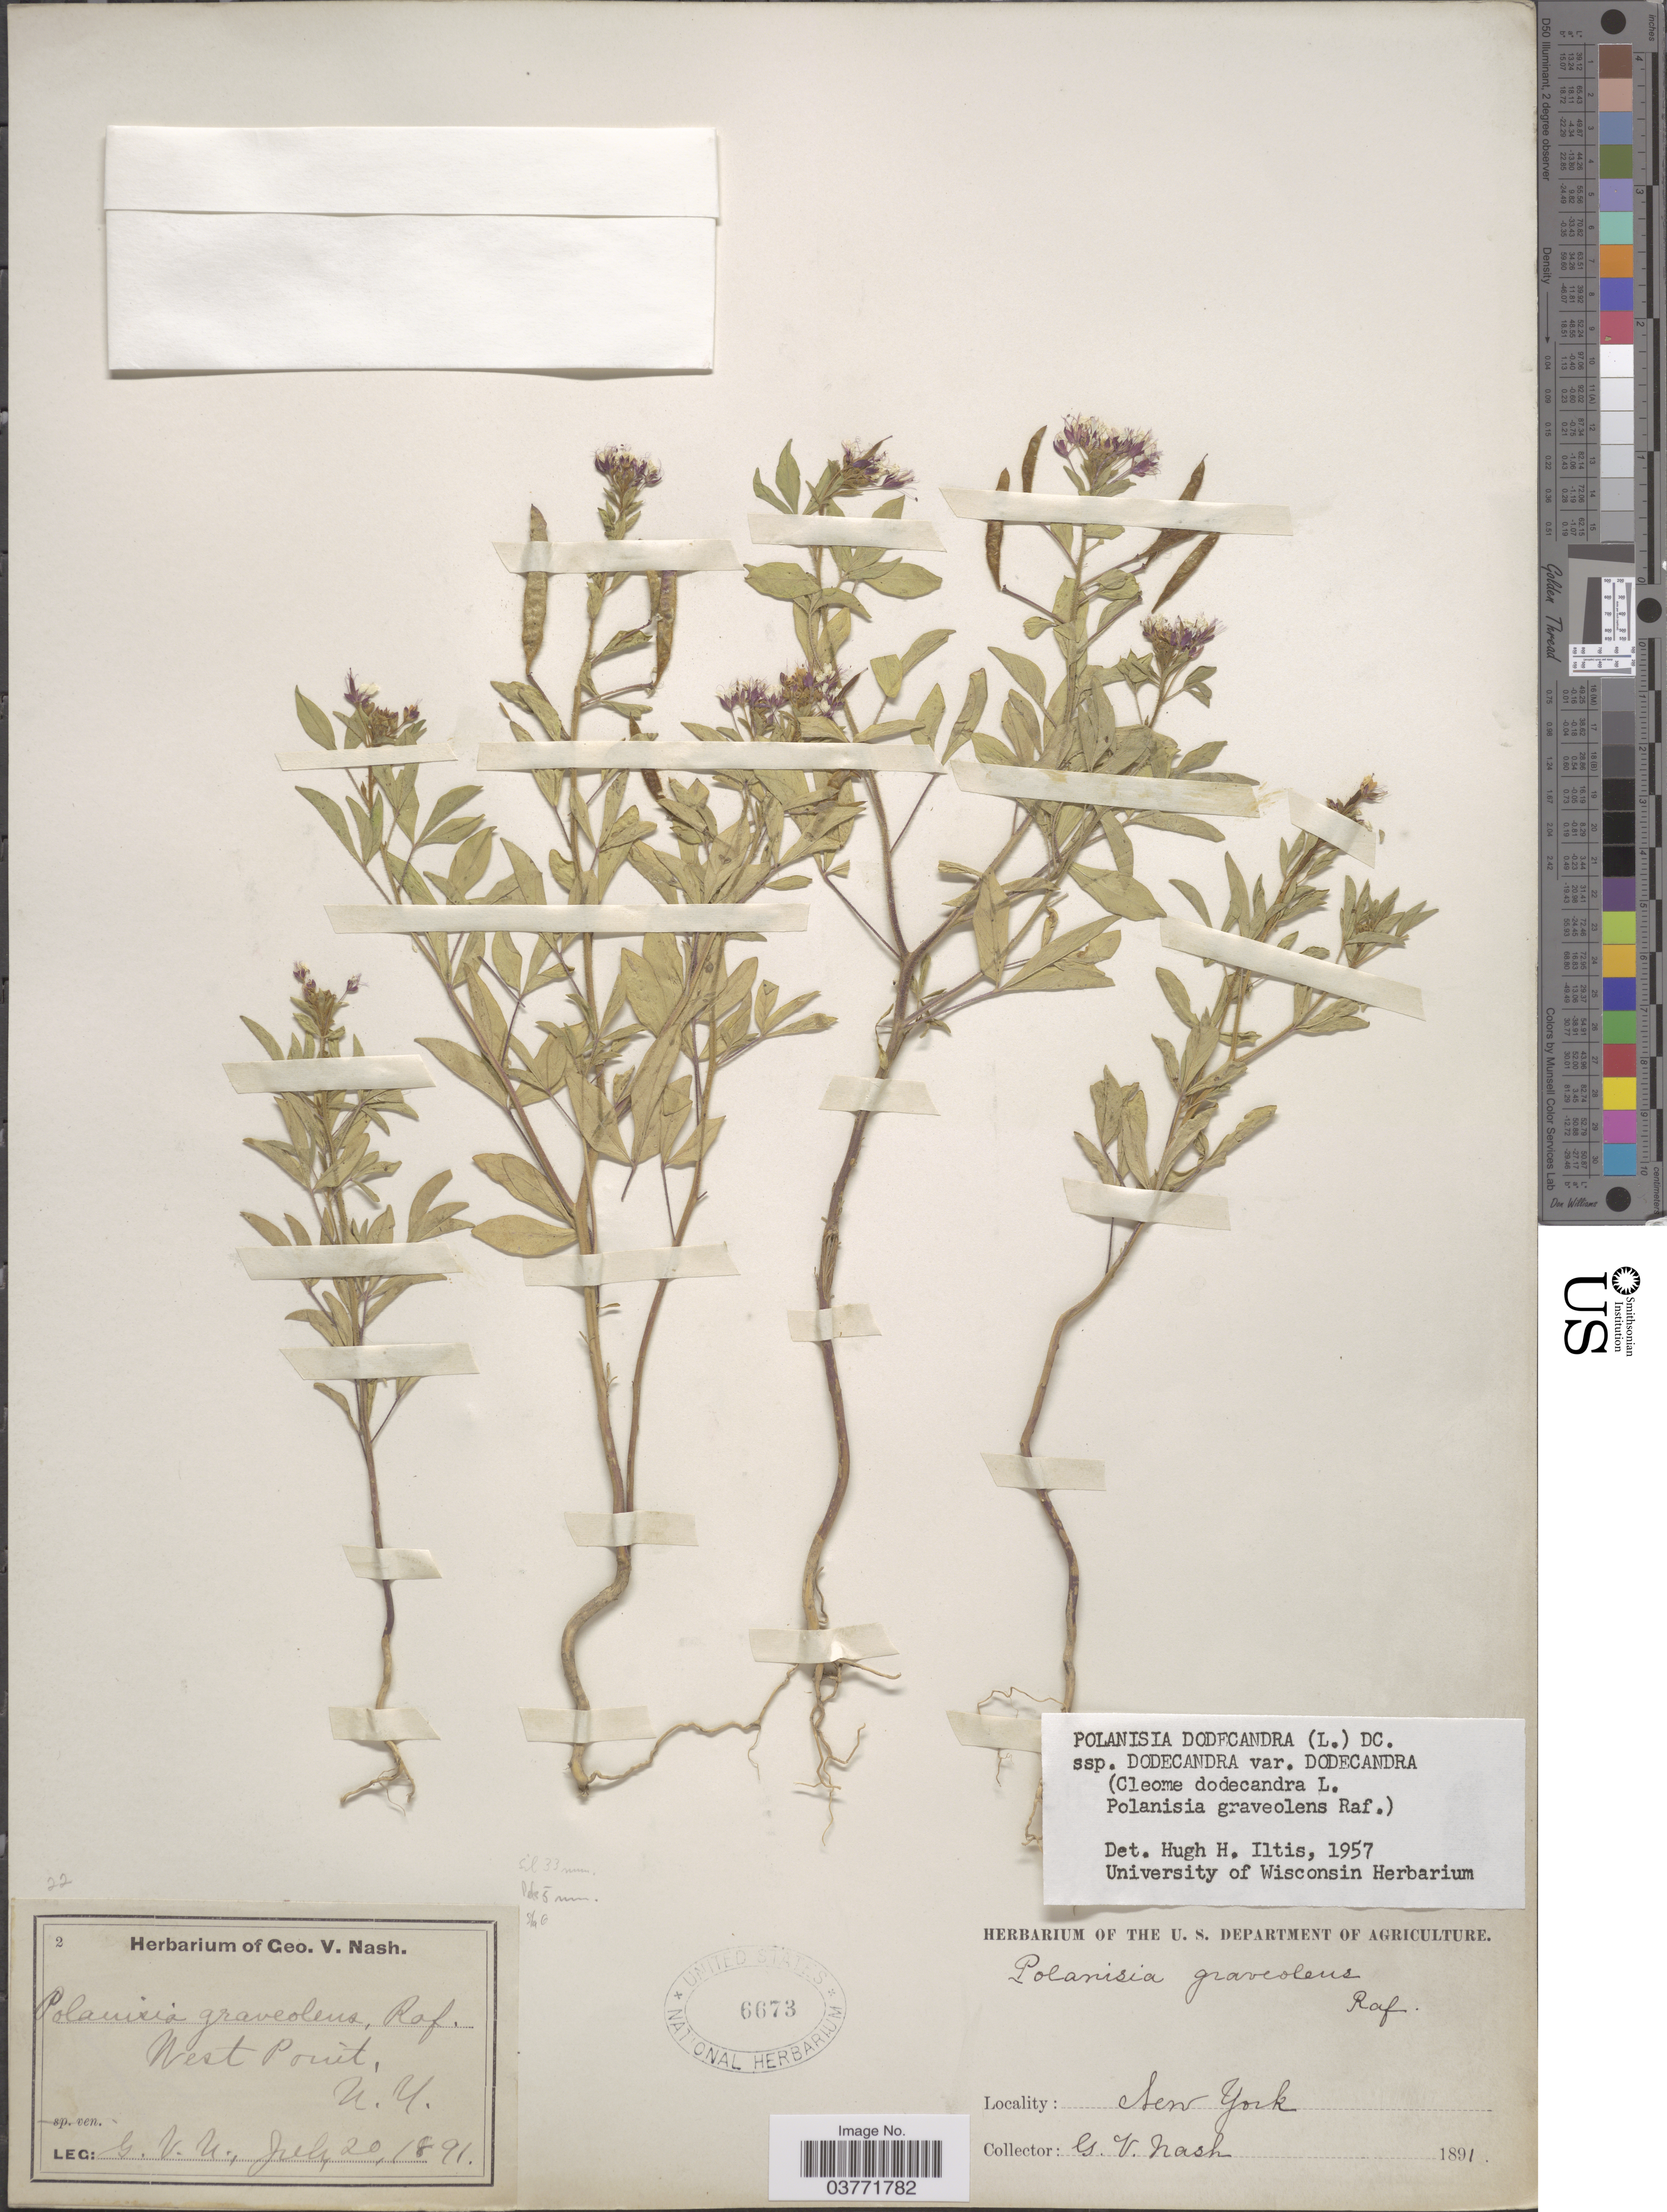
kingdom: Plantae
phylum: Tracheophyta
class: Magnoliopsida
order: Brassicales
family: Cleomaceae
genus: Polanisia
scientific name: Polanisia dodecandra subsp. dodecandra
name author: (L.) DC.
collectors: G. V. Nash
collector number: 2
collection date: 1891-07-20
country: United States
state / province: New York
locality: West Point.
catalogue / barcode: US 6673